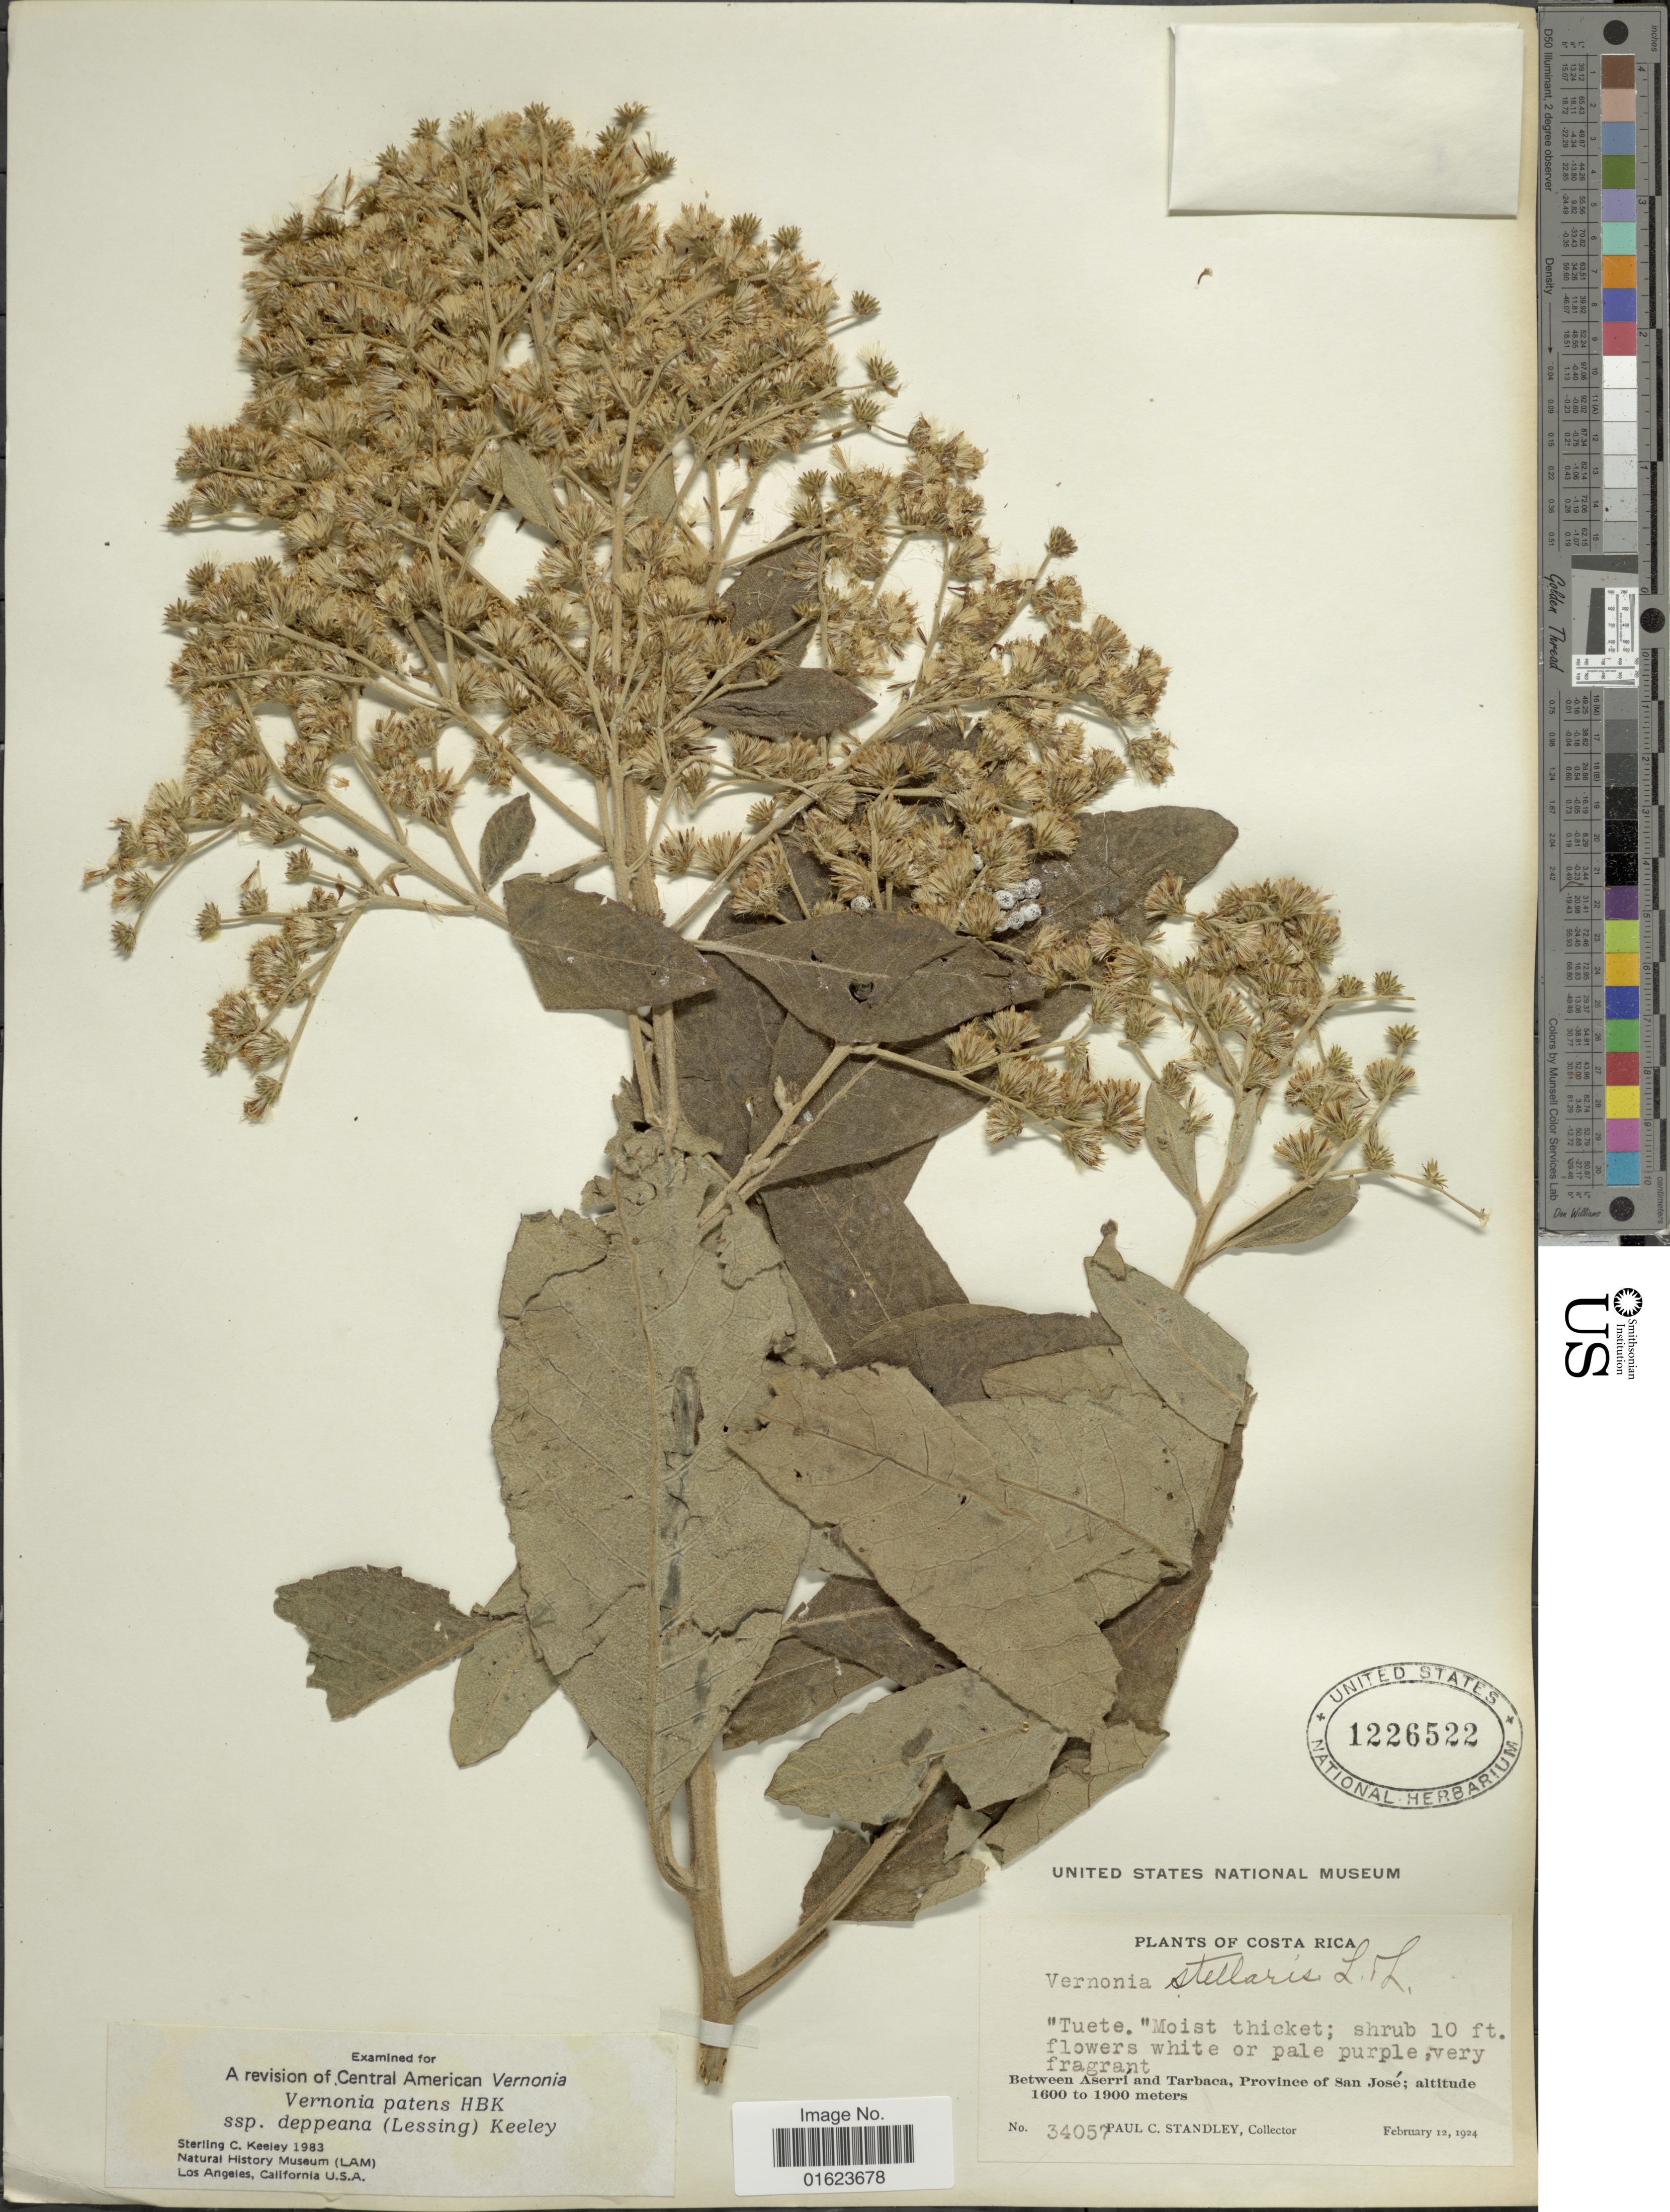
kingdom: Plantae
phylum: Tracheophyta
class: Magnoliopsida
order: Asterales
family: Asteraceae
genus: Vernonanthura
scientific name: Vernonanthura deppeana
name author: (Less.) H. Rob.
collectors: P. C. Standley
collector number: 34057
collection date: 1924-02-12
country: Costa Rica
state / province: San José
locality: Costa Rica, Between Aserri and Tarbaca, Province of San Jose.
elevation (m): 1600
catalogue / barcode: US 1226522